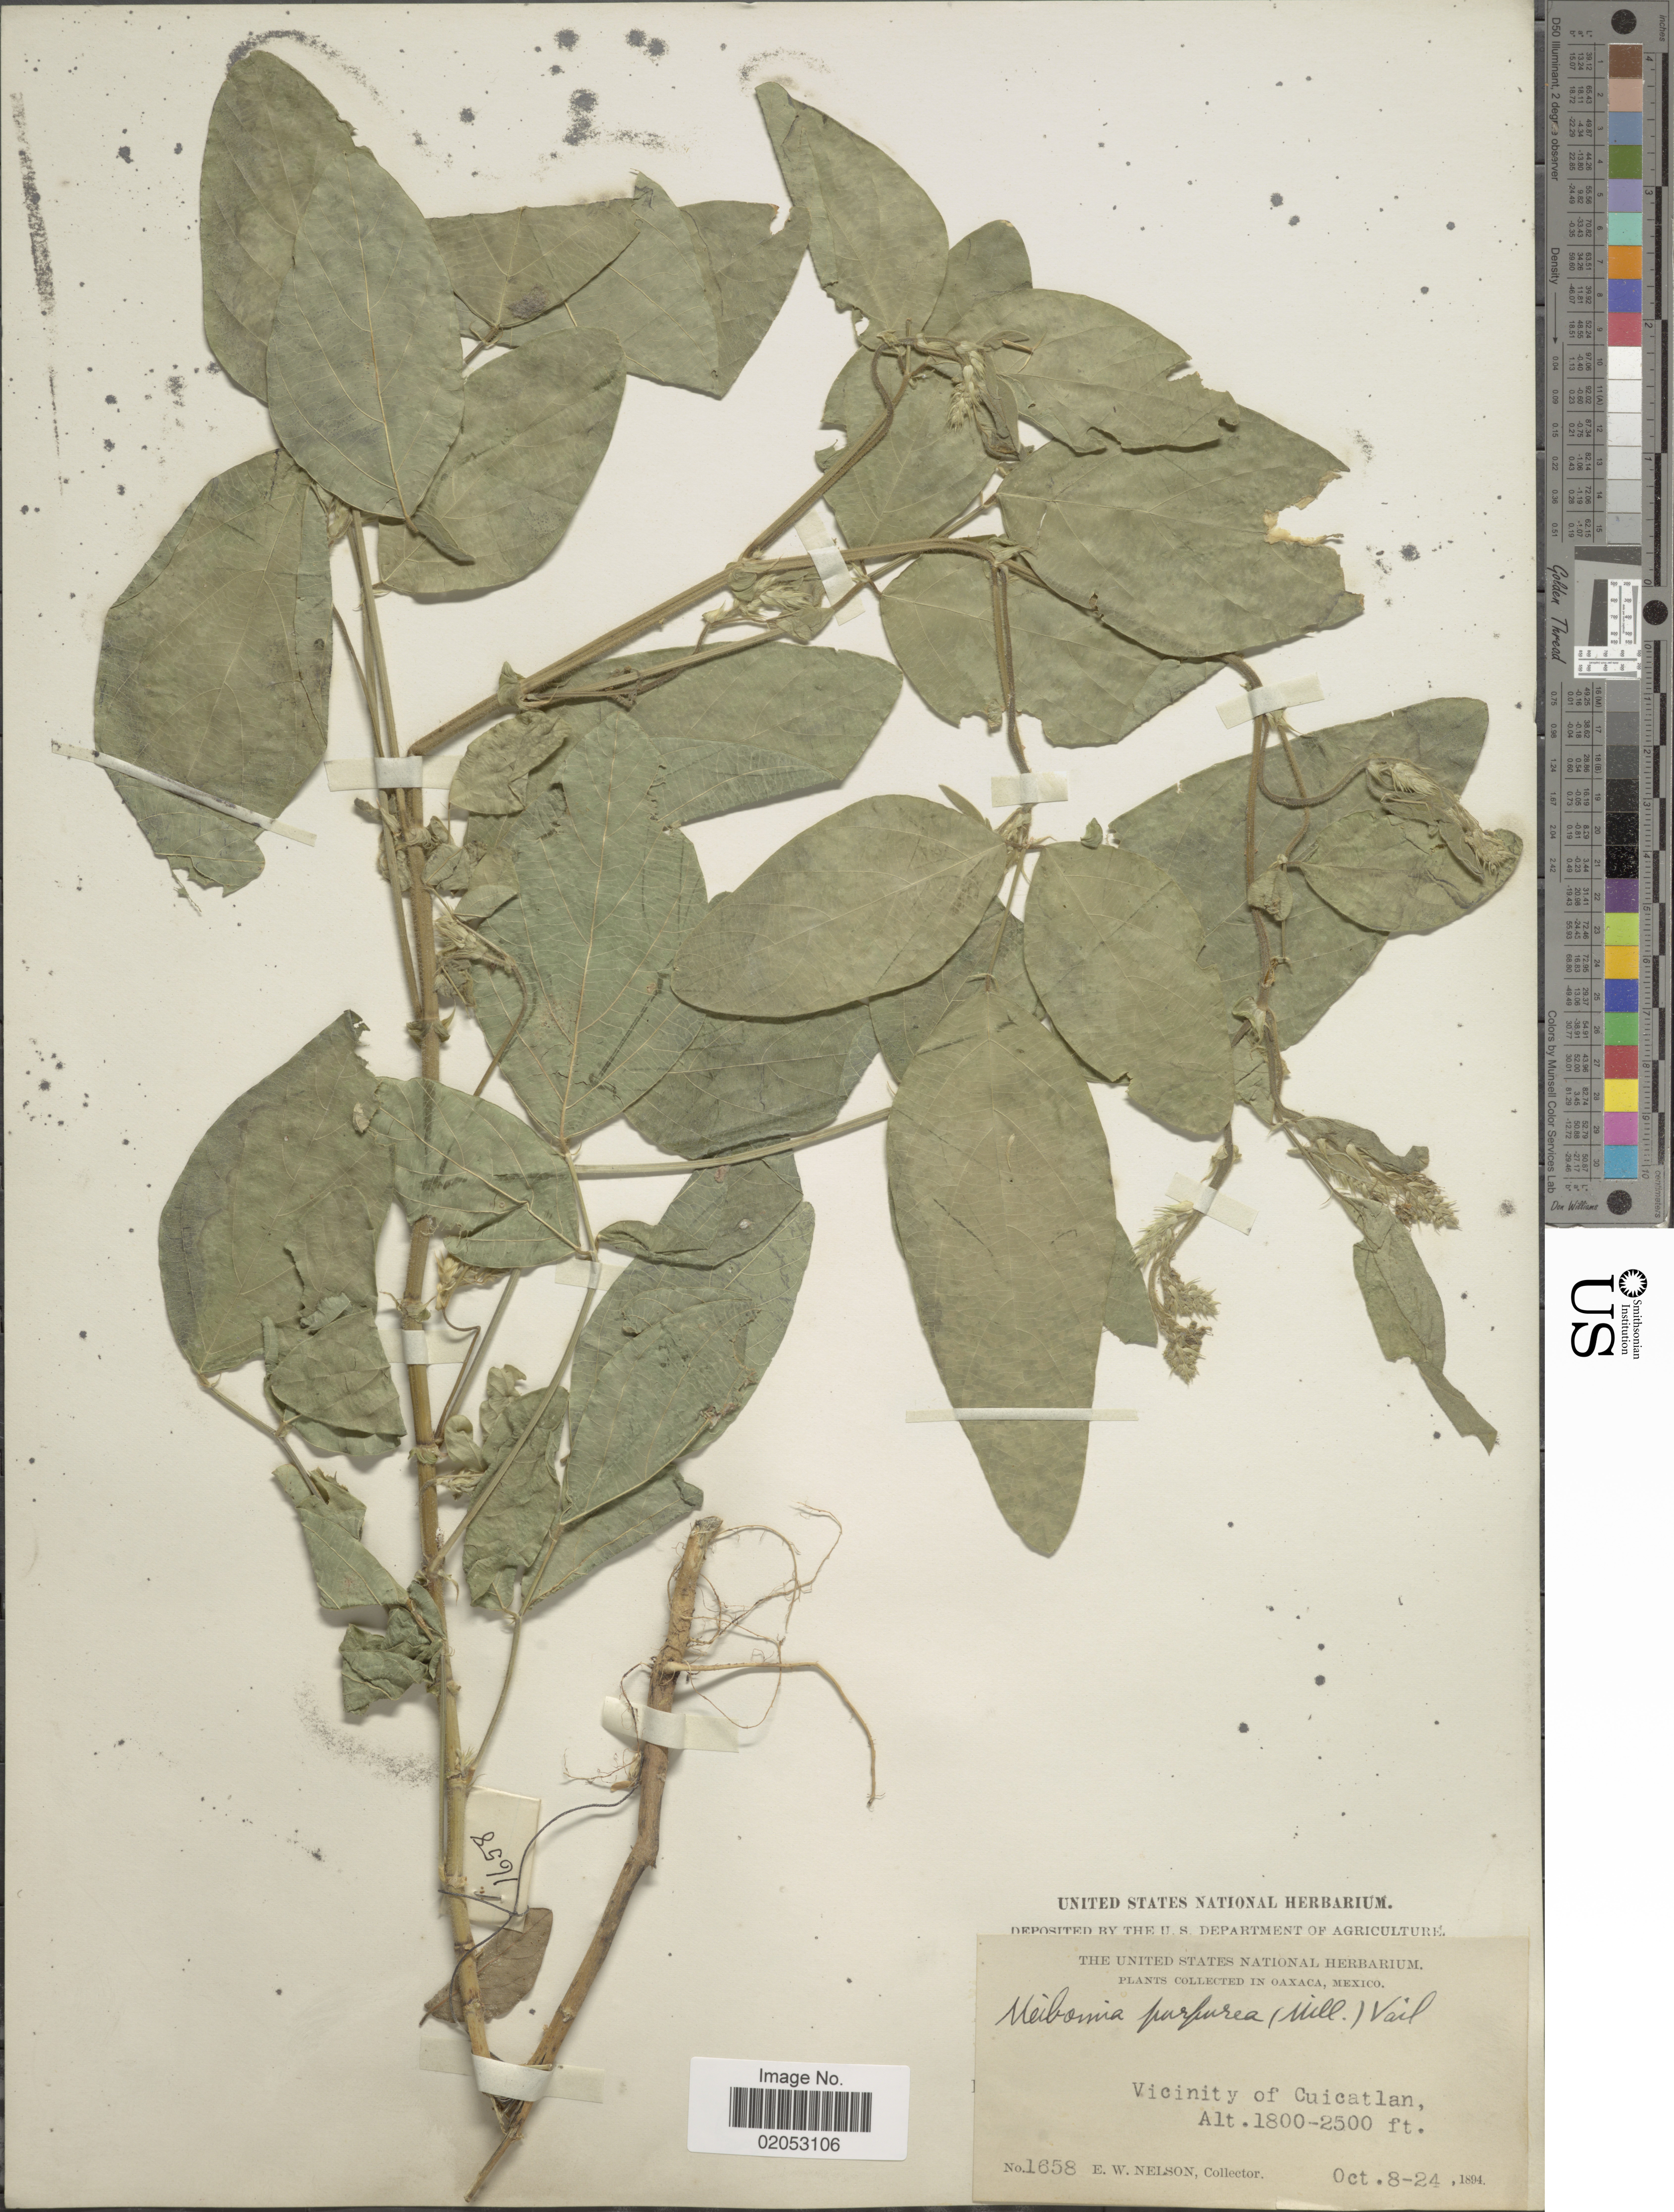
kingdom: Plantae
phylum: Tracheophyta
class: Magnoliopsida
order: Fabales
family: Fabaceae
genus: Desmodium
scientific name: Desmodium tortuosum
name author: (Sw.) DC.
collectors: E. W. Nelson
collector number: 1658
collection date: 1894-10-08/1894-10-24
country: Mexico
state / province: Oaxaca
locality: Vicinity of Cuicatlan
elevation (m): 549